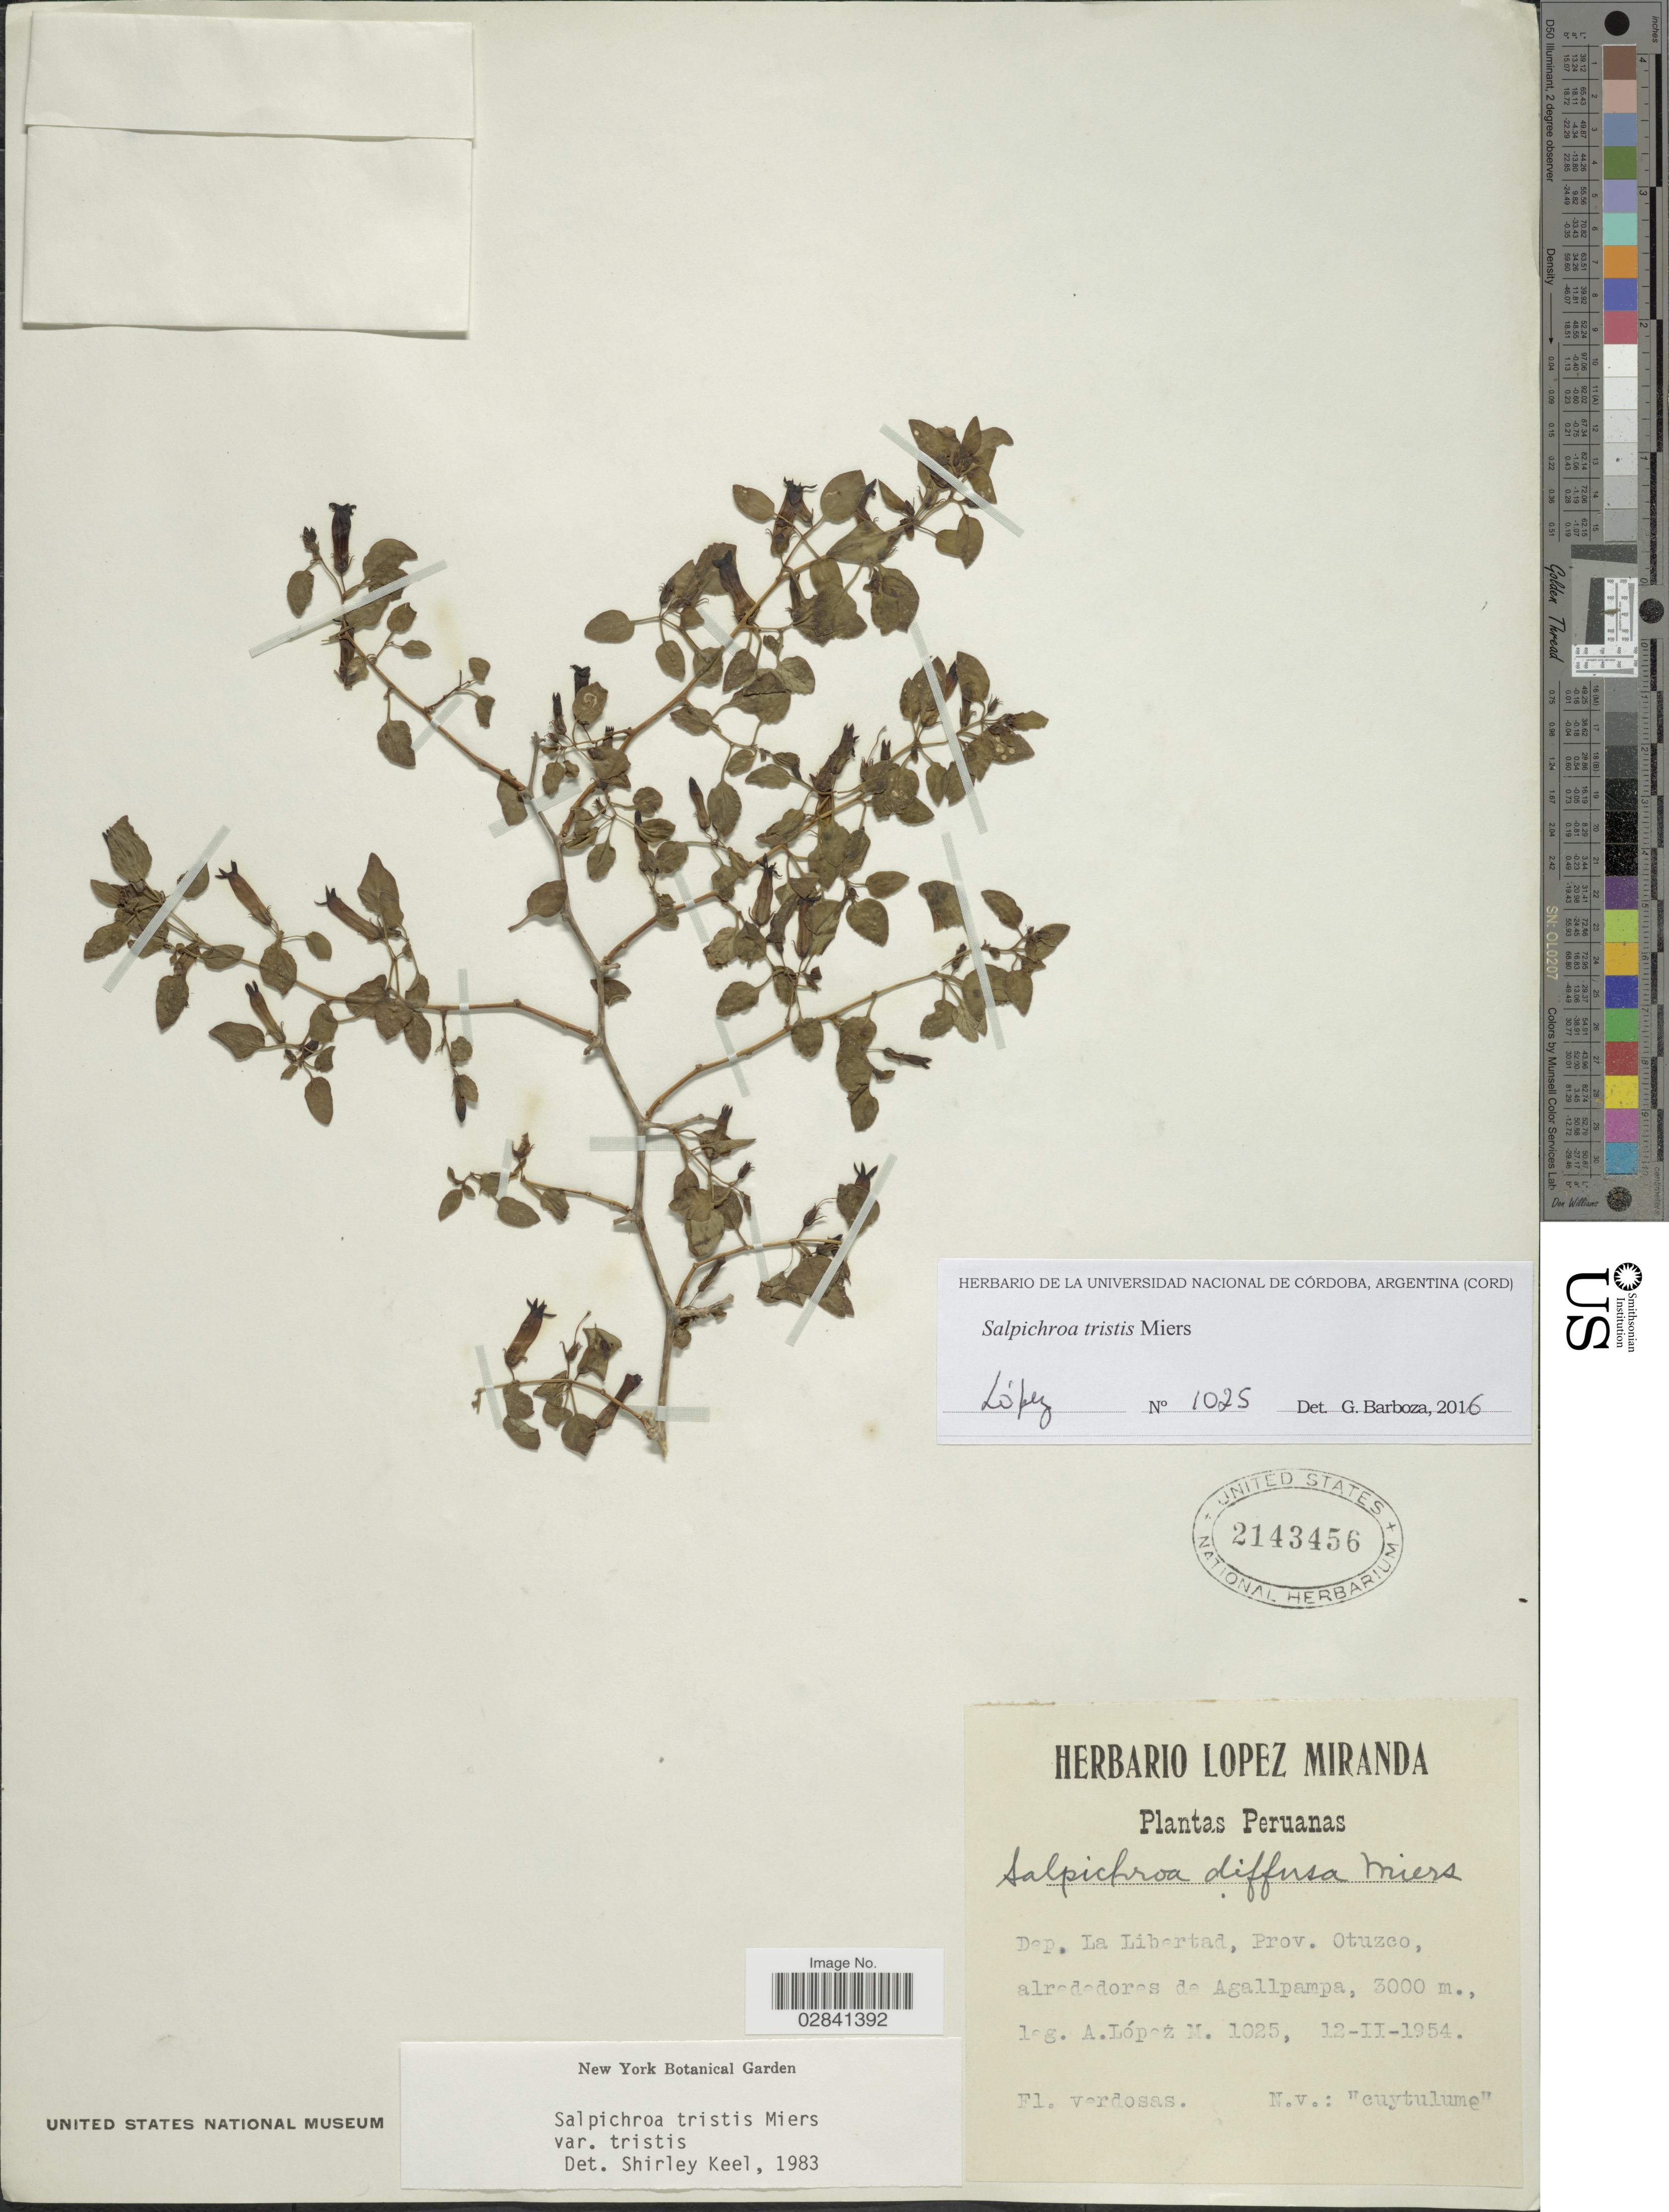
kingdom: Plantae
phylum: Tracheophyta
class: Magnoliopsida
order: Solanales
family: Solanaceae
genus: Salpichroa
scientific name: Salpichroa tristis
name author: Walp.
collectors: A. López M.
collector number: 1025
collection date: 1954-02-12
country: Peru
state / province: La Libertad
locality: Dep. La Libertad, Prov. Otuzco, alrededores de Agallpampa.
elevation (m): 3000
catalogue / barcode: US 2143456